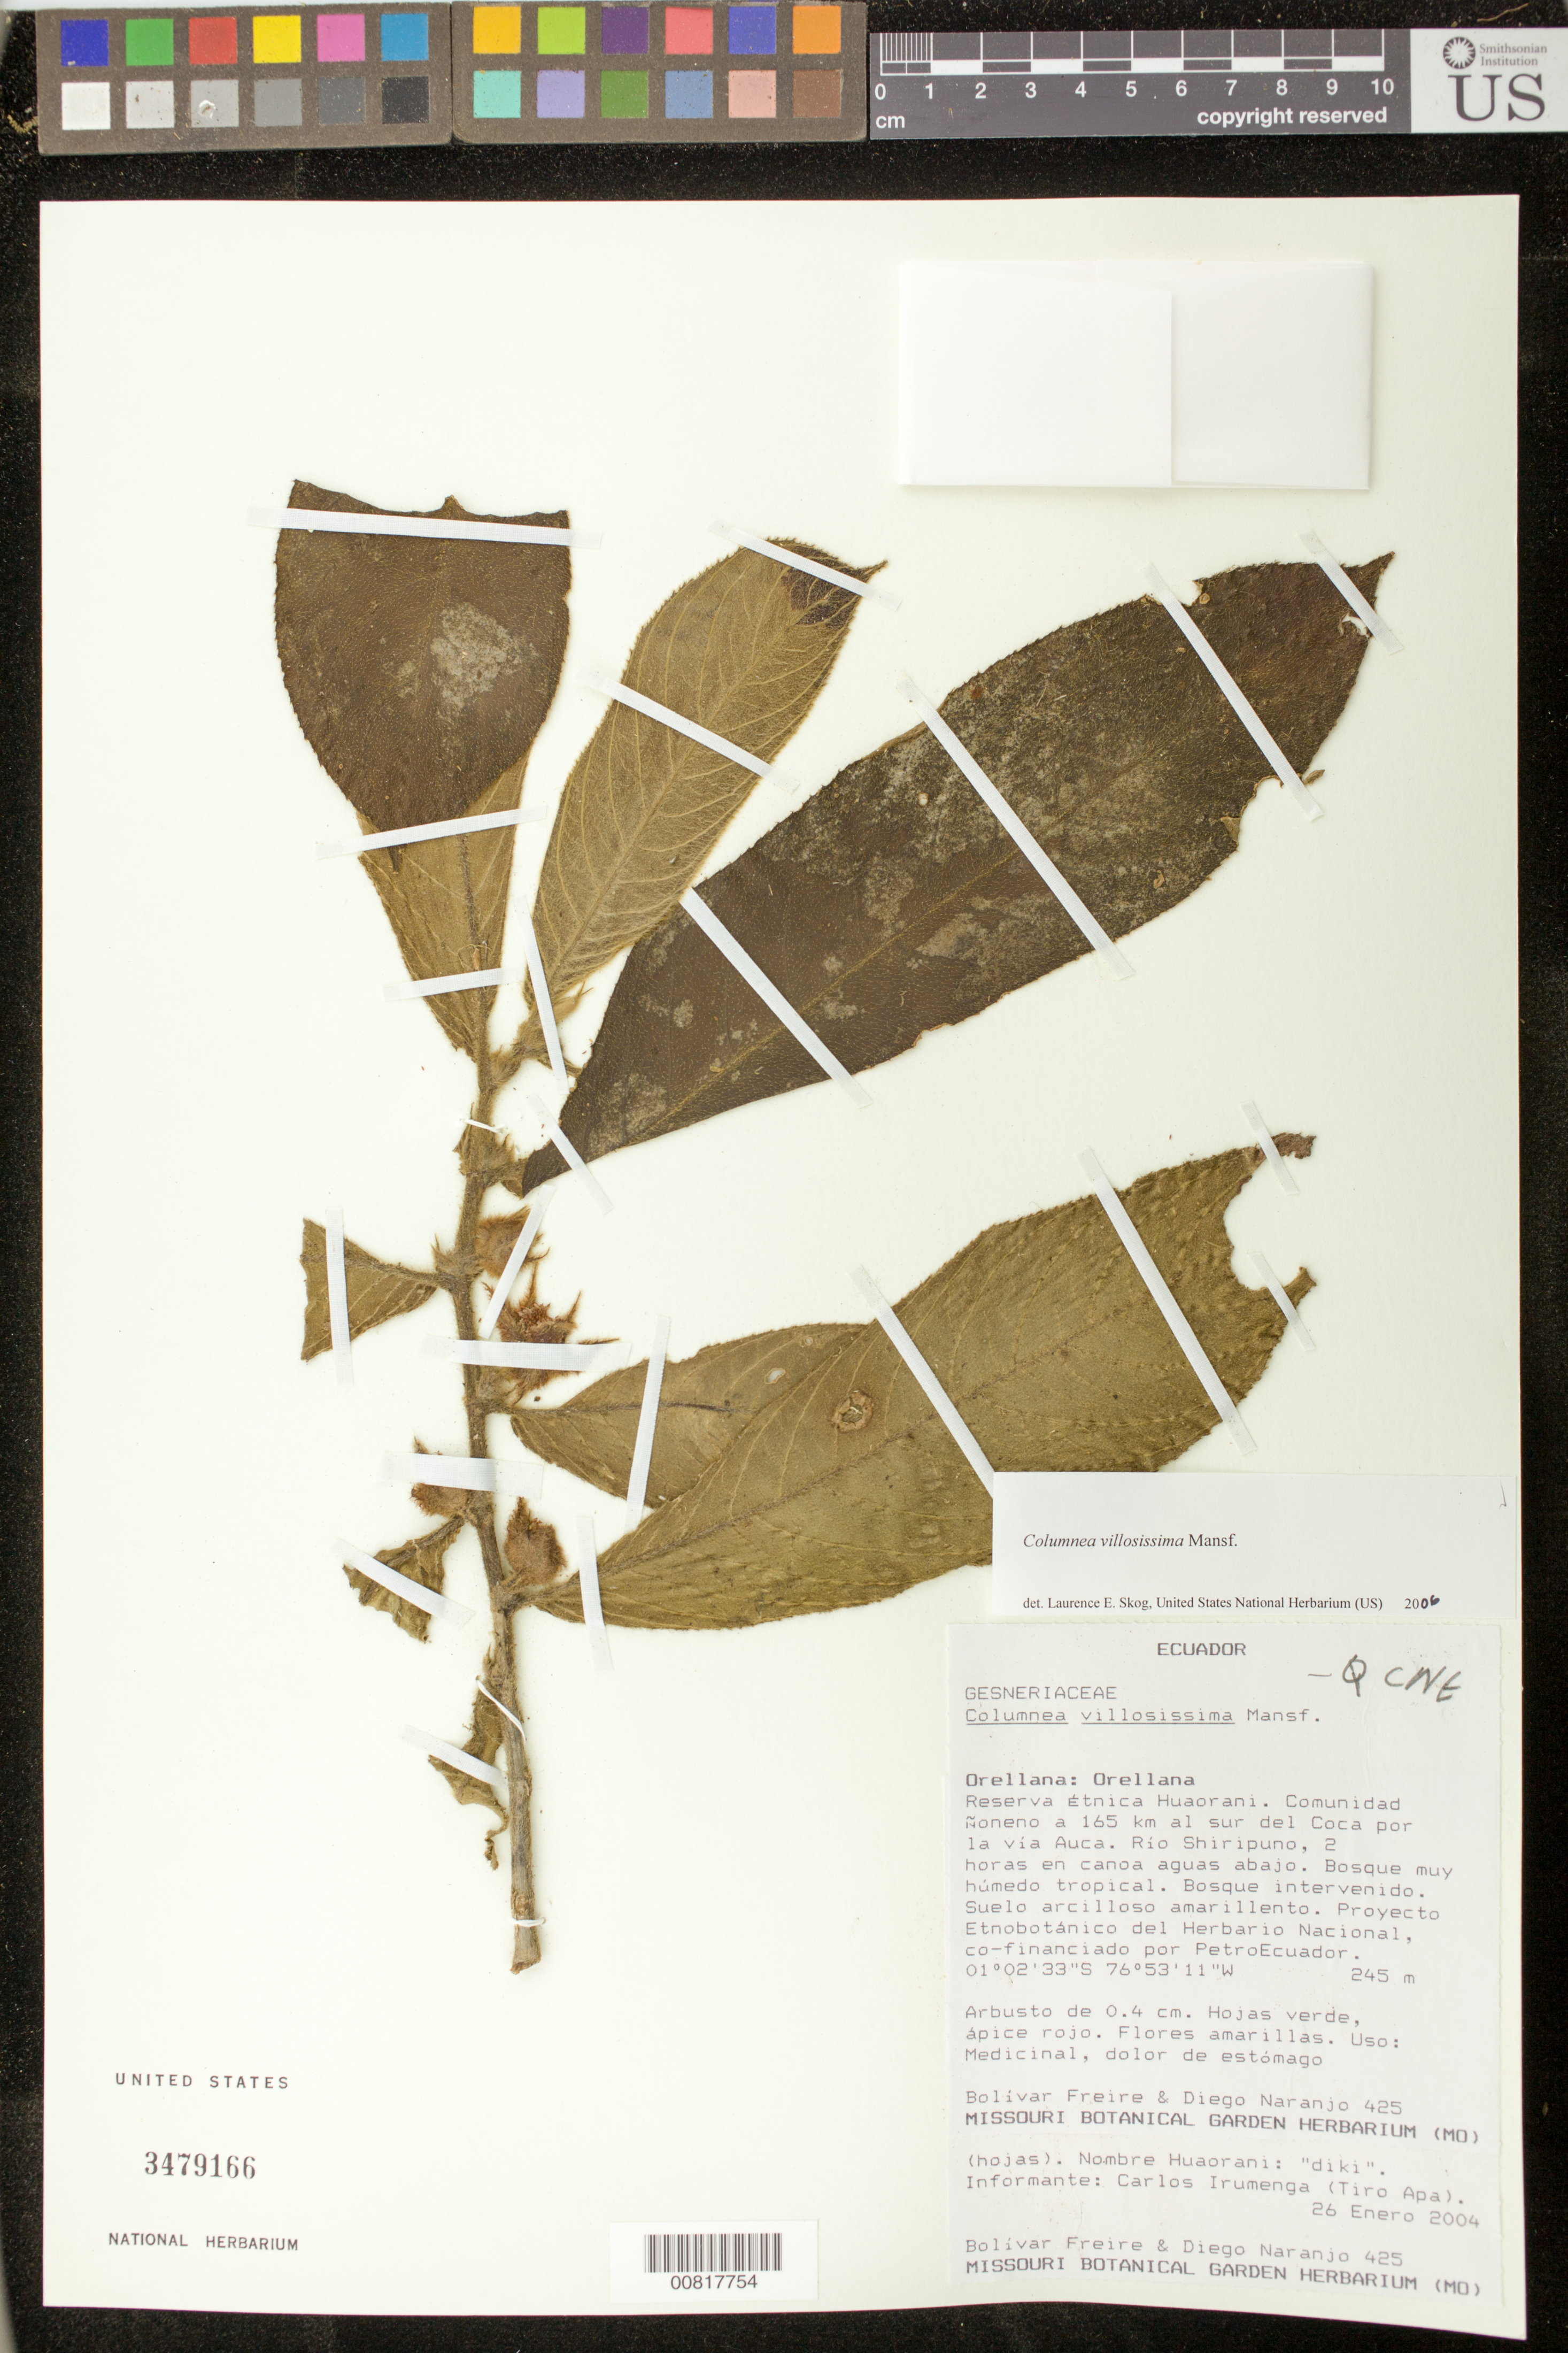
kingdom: Plantae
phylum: Tracheophyta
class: Magnoliopsida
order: Lamiales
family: Gesneriaceae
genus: Columnea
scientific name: Columnea villosissima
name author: Mansf.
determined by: Skog, Laurence E.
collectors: B. Freire & D. Naranjo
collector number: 425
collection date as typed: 26 Jan 2004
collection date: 2004-01-26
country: Ecuador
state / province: Orellana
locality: Orellana: Orellana. Reserva Etnica Huaorani. Comunidad Noneno a 165 km al sur del Coca por la via Auca. Rio Shiripuno, 2 horas en canoa aguas abajo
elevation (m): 245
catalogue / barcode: US 3479166